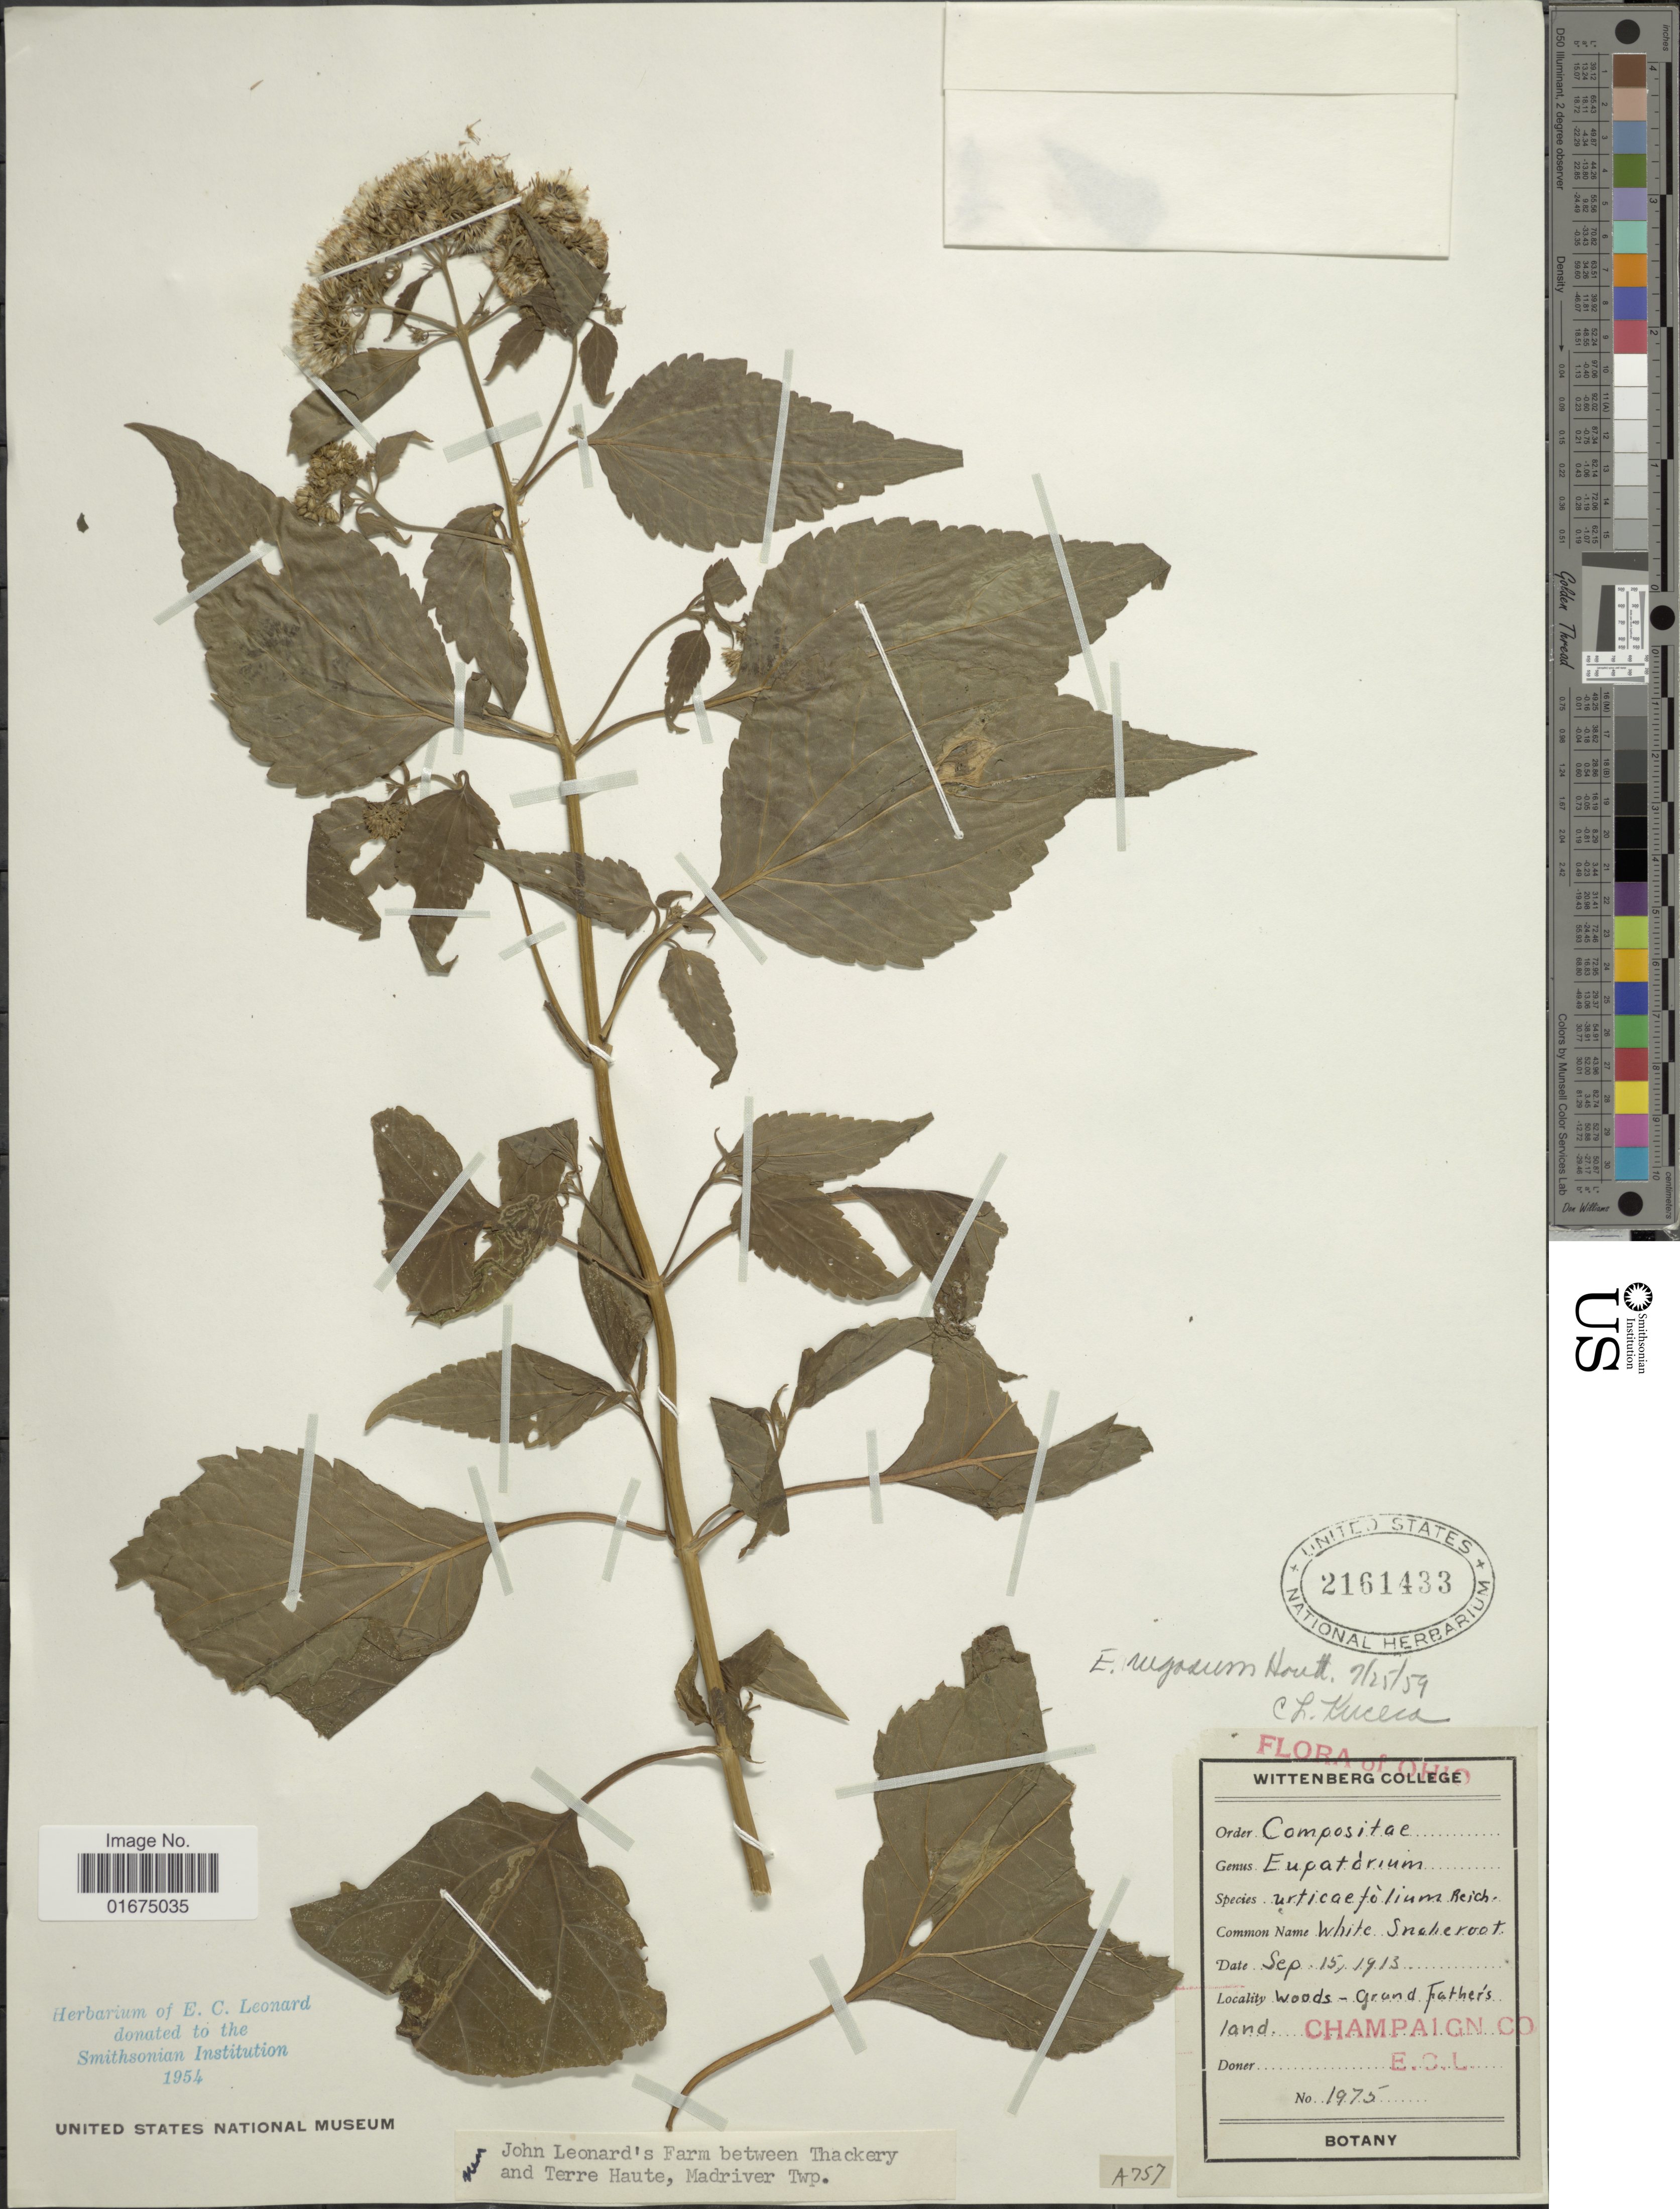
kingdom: Plantae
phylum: Tracheophyta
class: Magnoliopsida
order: Asterales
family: Asteraceae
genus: Ageratina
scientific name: Ageratina altissima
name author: (L.) R.M. King & H. Rob.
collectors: E. C. Leonard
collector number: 1975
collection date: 1913-09-15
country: United States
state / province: Ohio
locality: Woods - Grand Fathers, Champaign Co.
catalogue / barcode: US 2161433